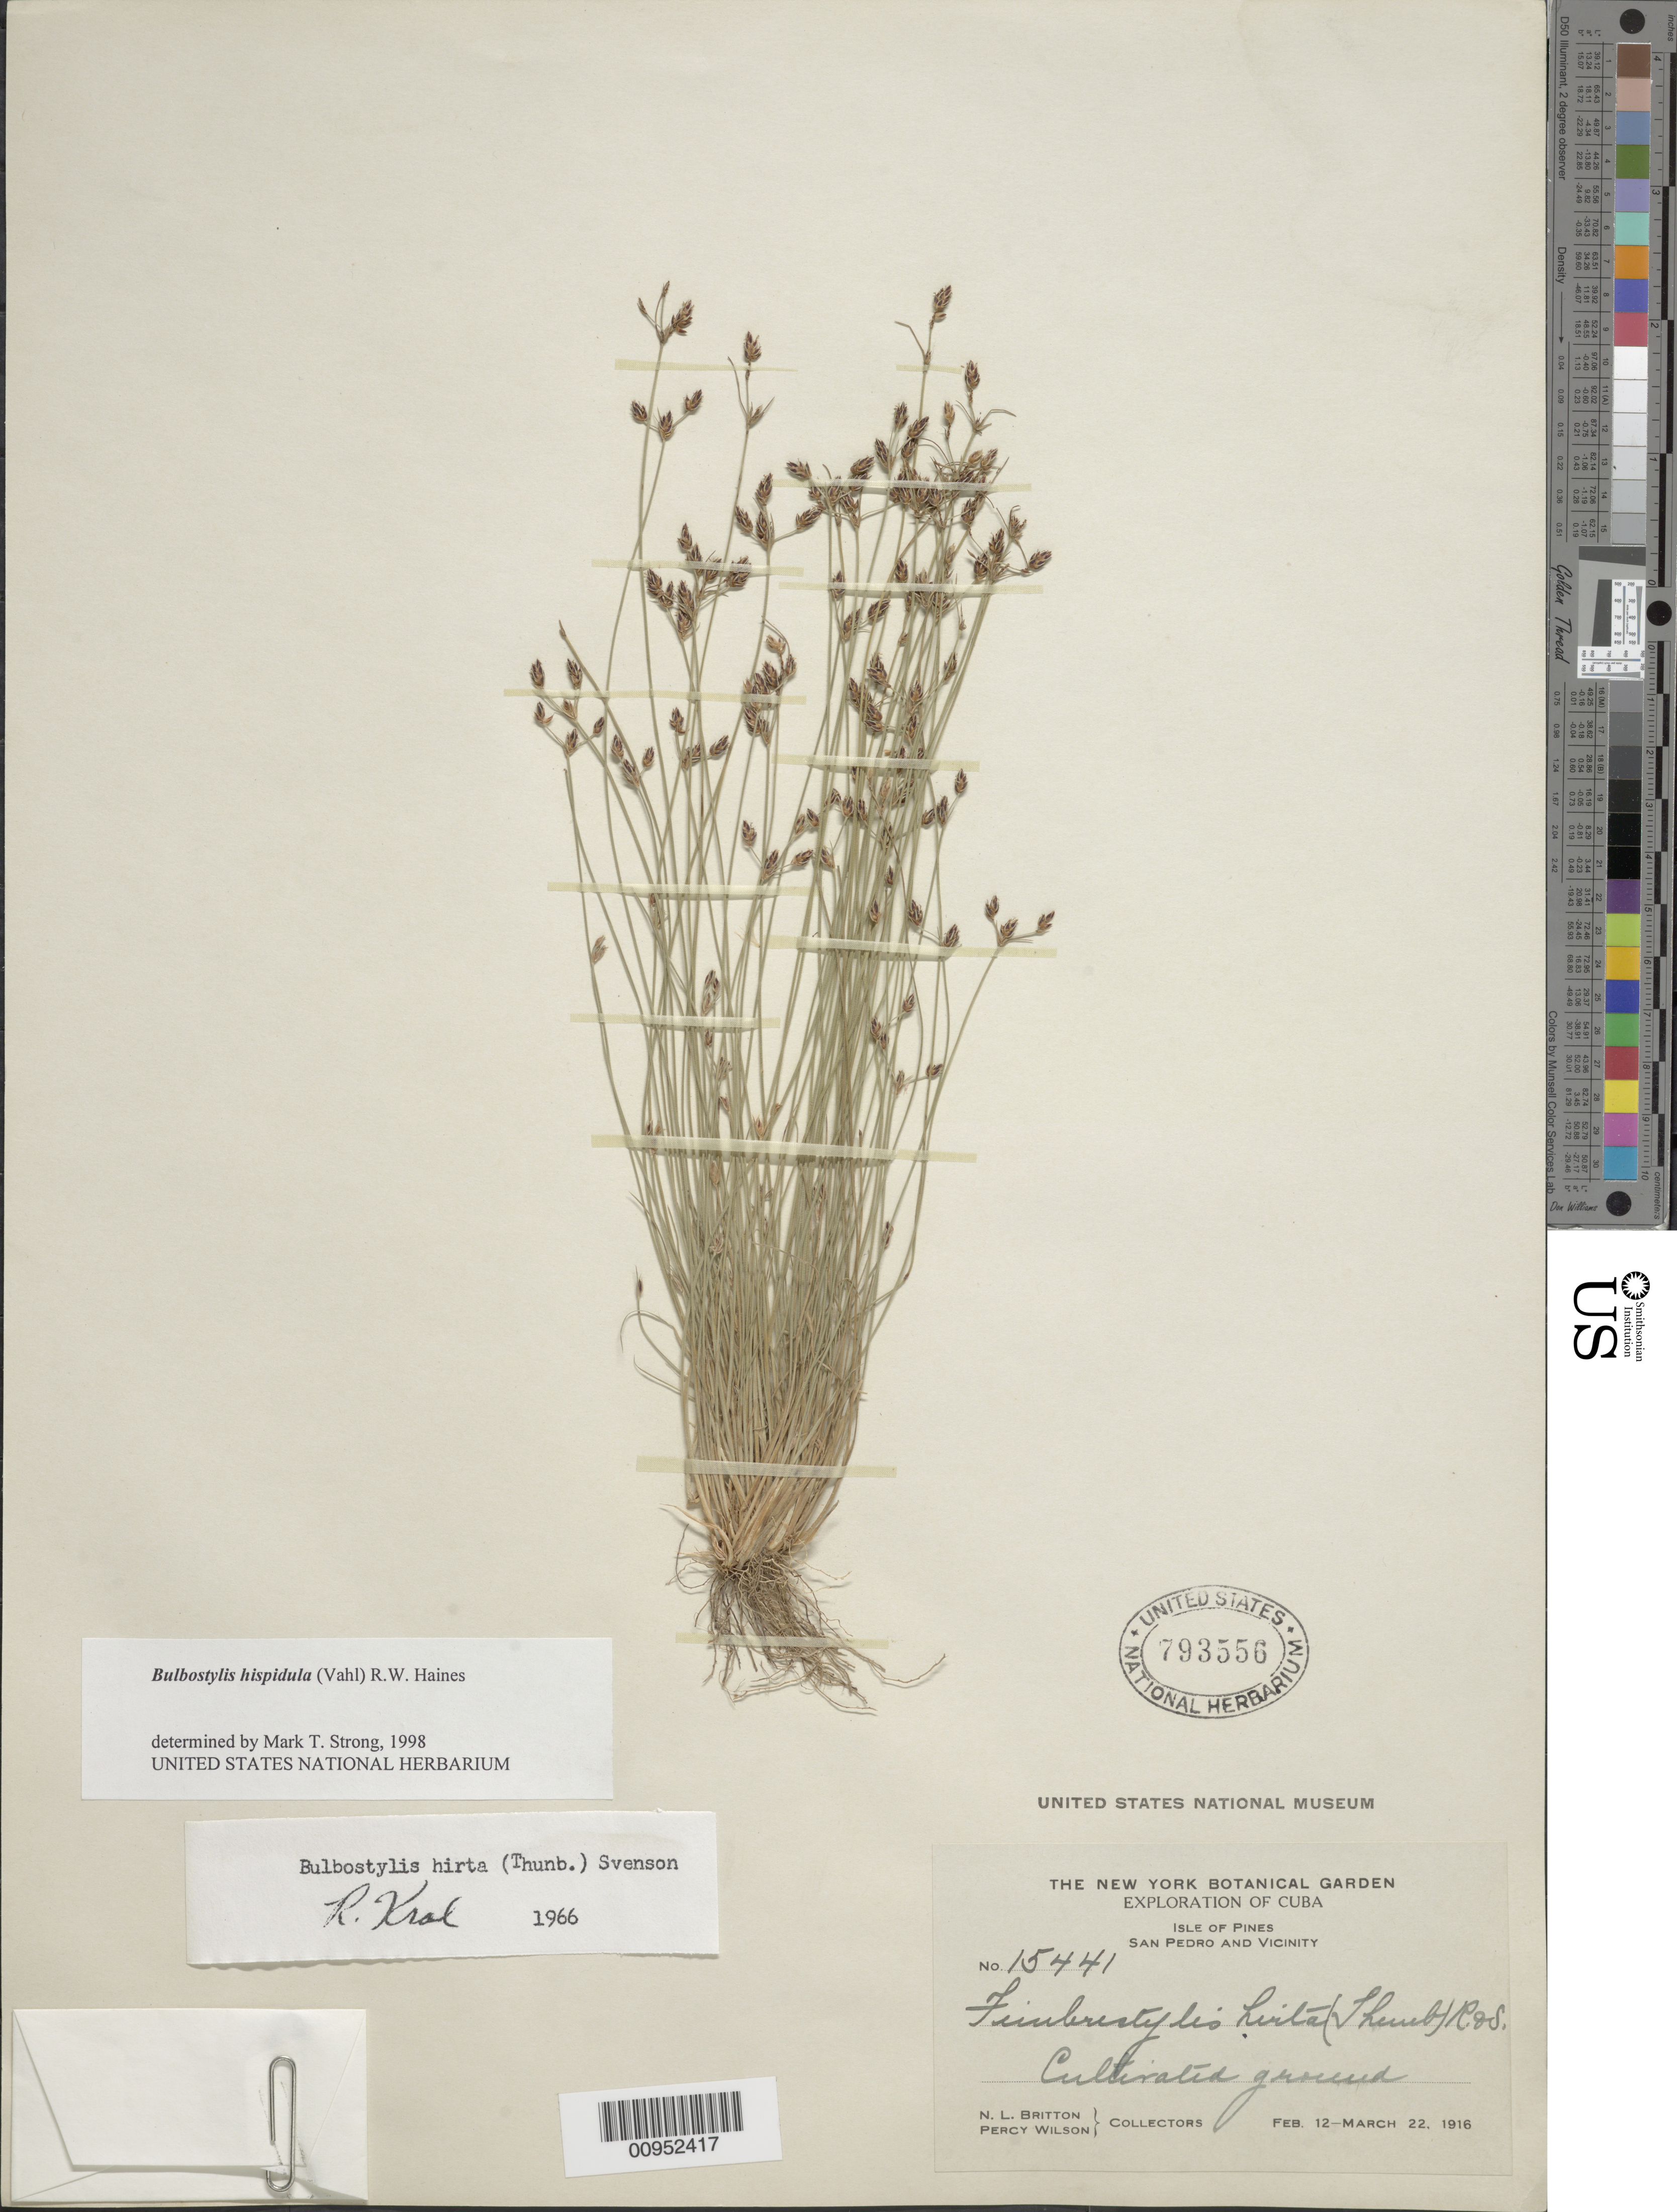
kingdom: Plantae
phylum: Tracheophyta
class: Liliopsida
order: Poales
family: Cyperaceae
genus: Bulbostylis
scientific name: Bulbostylis hispidula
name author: (Vahl) R.W. Haines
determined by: Strong, M. T., (US), Smithsonian Institution - National Museum of Natural History (UNITED STATES)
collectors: N. Britton & P. Wilson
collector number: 15441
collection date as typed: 12 Feb 1916 to 22 Mar 1916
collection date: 1916-02-12/1916-03-22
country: Cuba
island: Isla de la Juventud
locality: San Pedro and vicinity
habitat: Cultivated ground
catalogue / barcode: US 793556